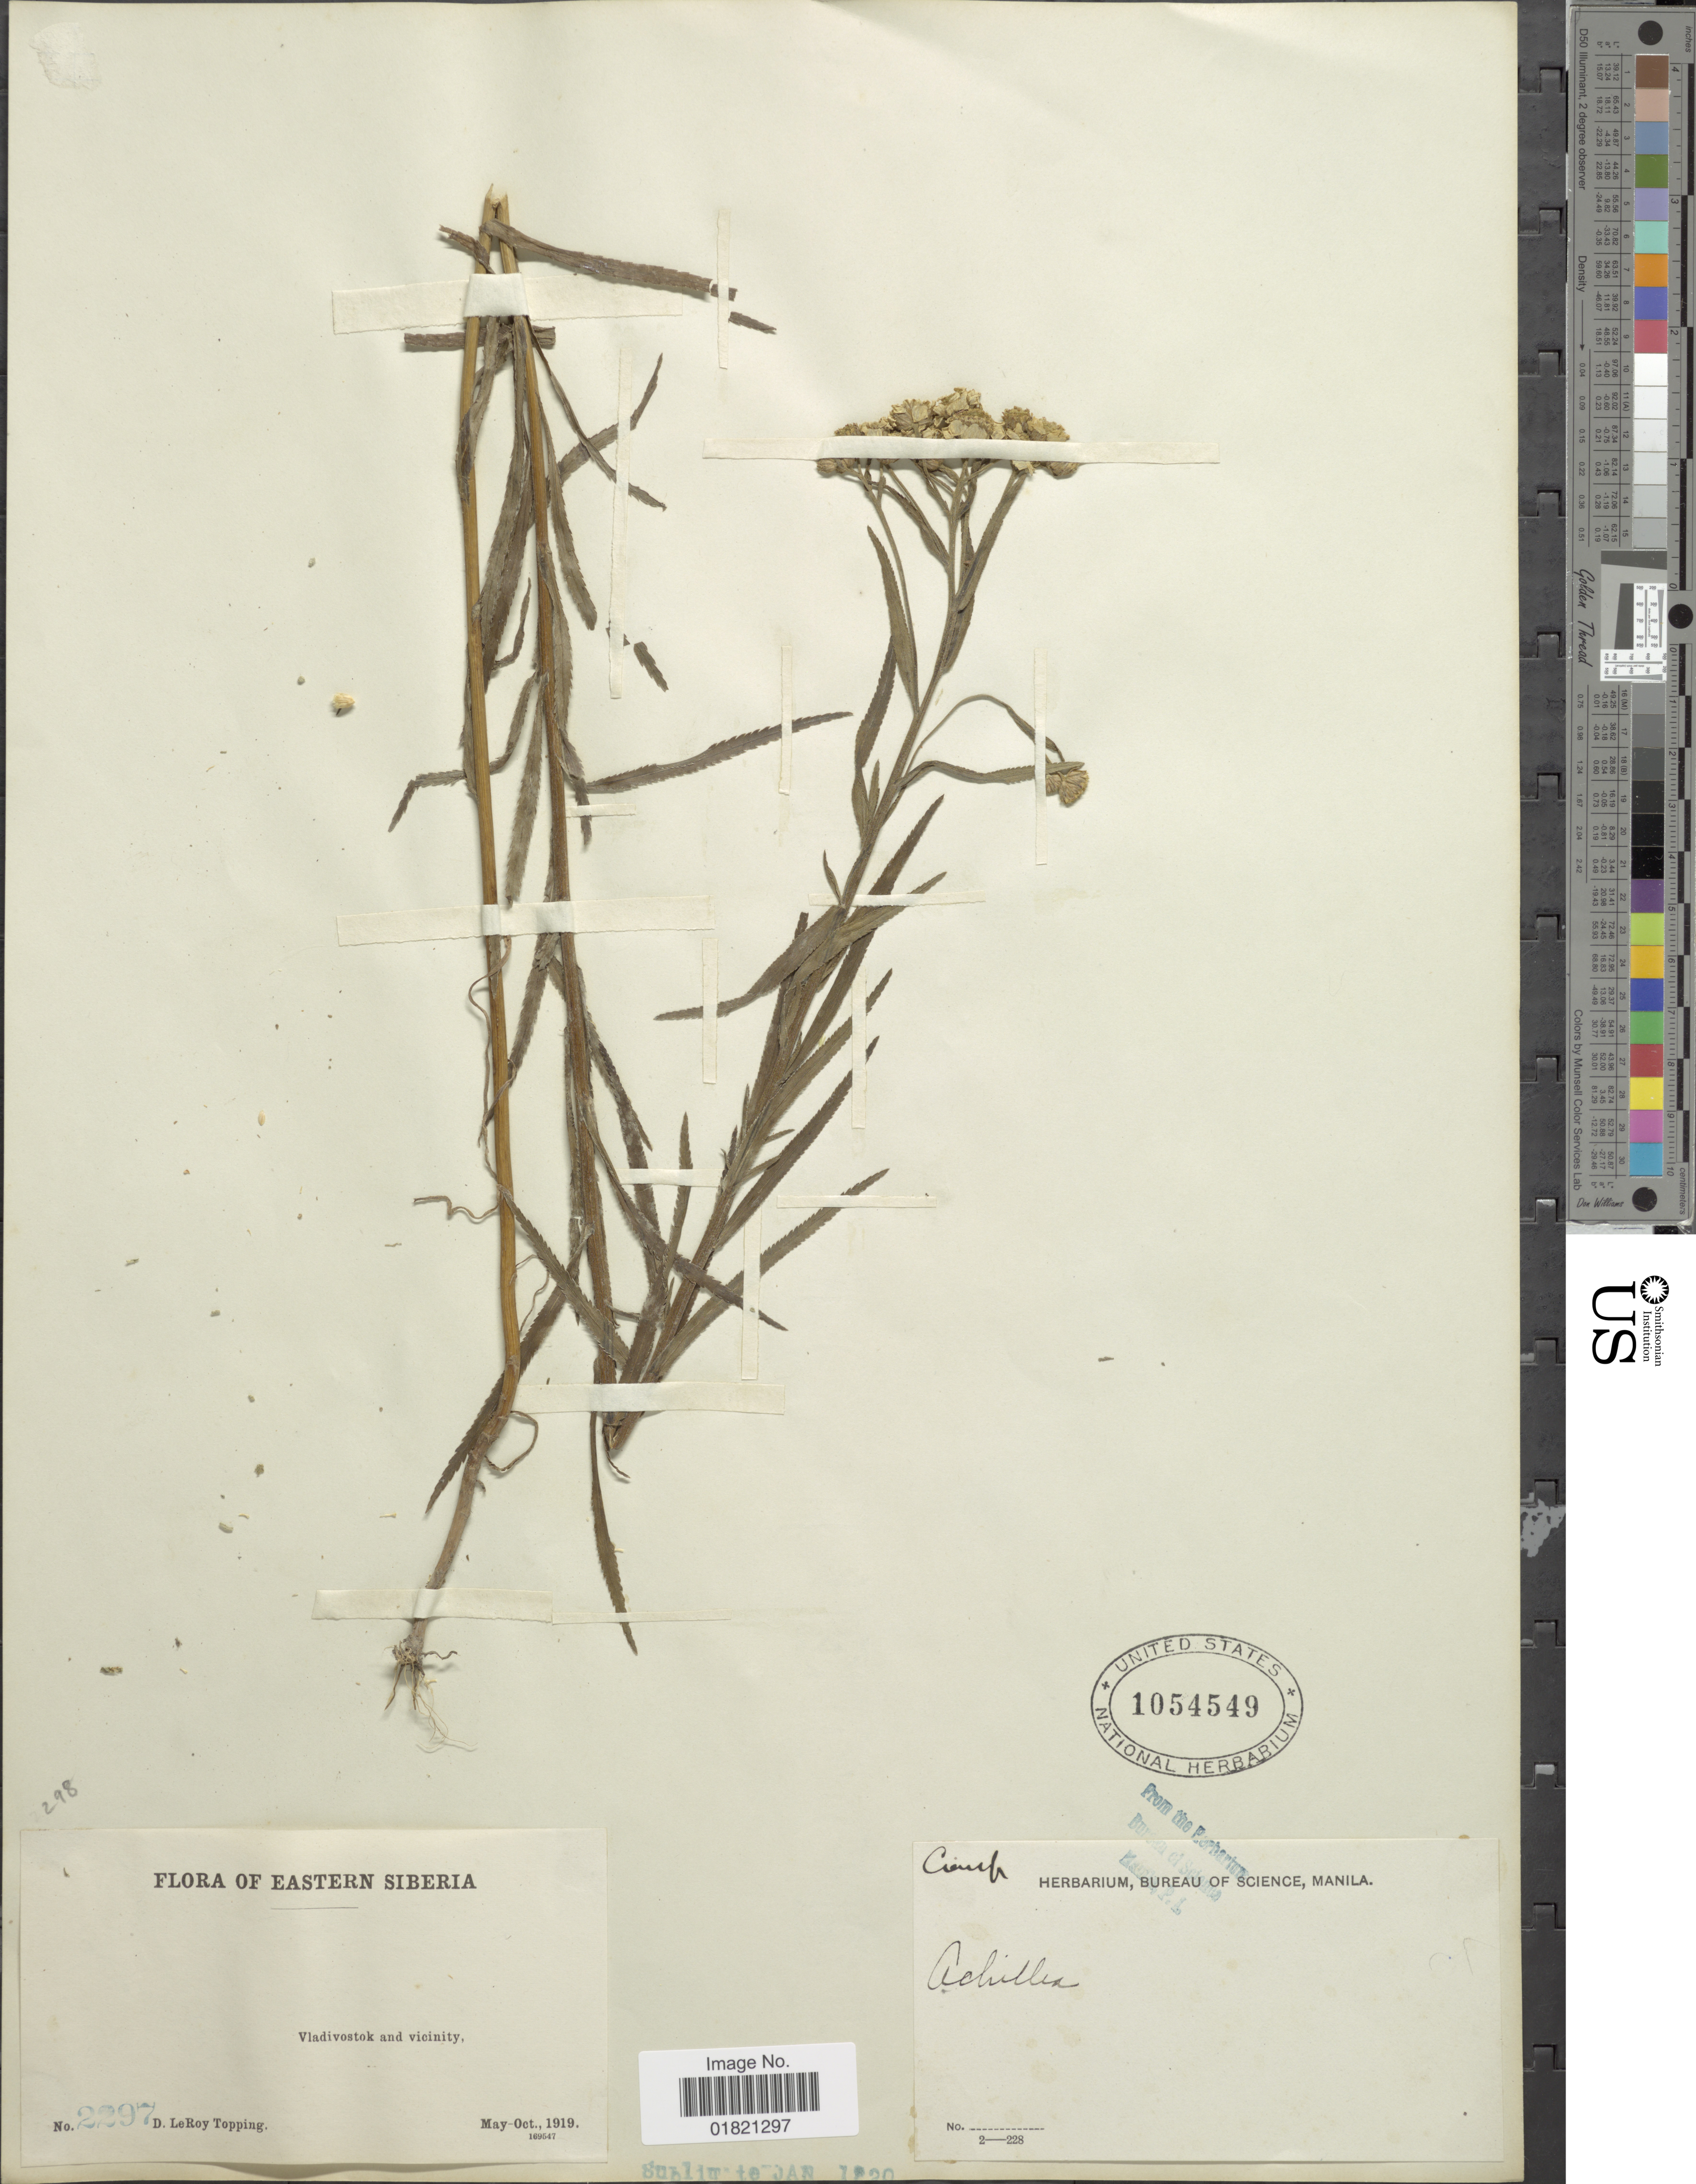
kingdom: Plantae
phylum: Tracheophyta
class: Magnoliopsida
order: Asterales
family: Asteraceae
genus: Achillea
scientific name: Achillea sp.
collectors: D. L. Topping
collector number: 2297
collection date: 1919-05/1919-10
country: Russian Federation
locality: Eastern Siberia. Vladovistok and vicinity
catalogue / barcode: US 1054549